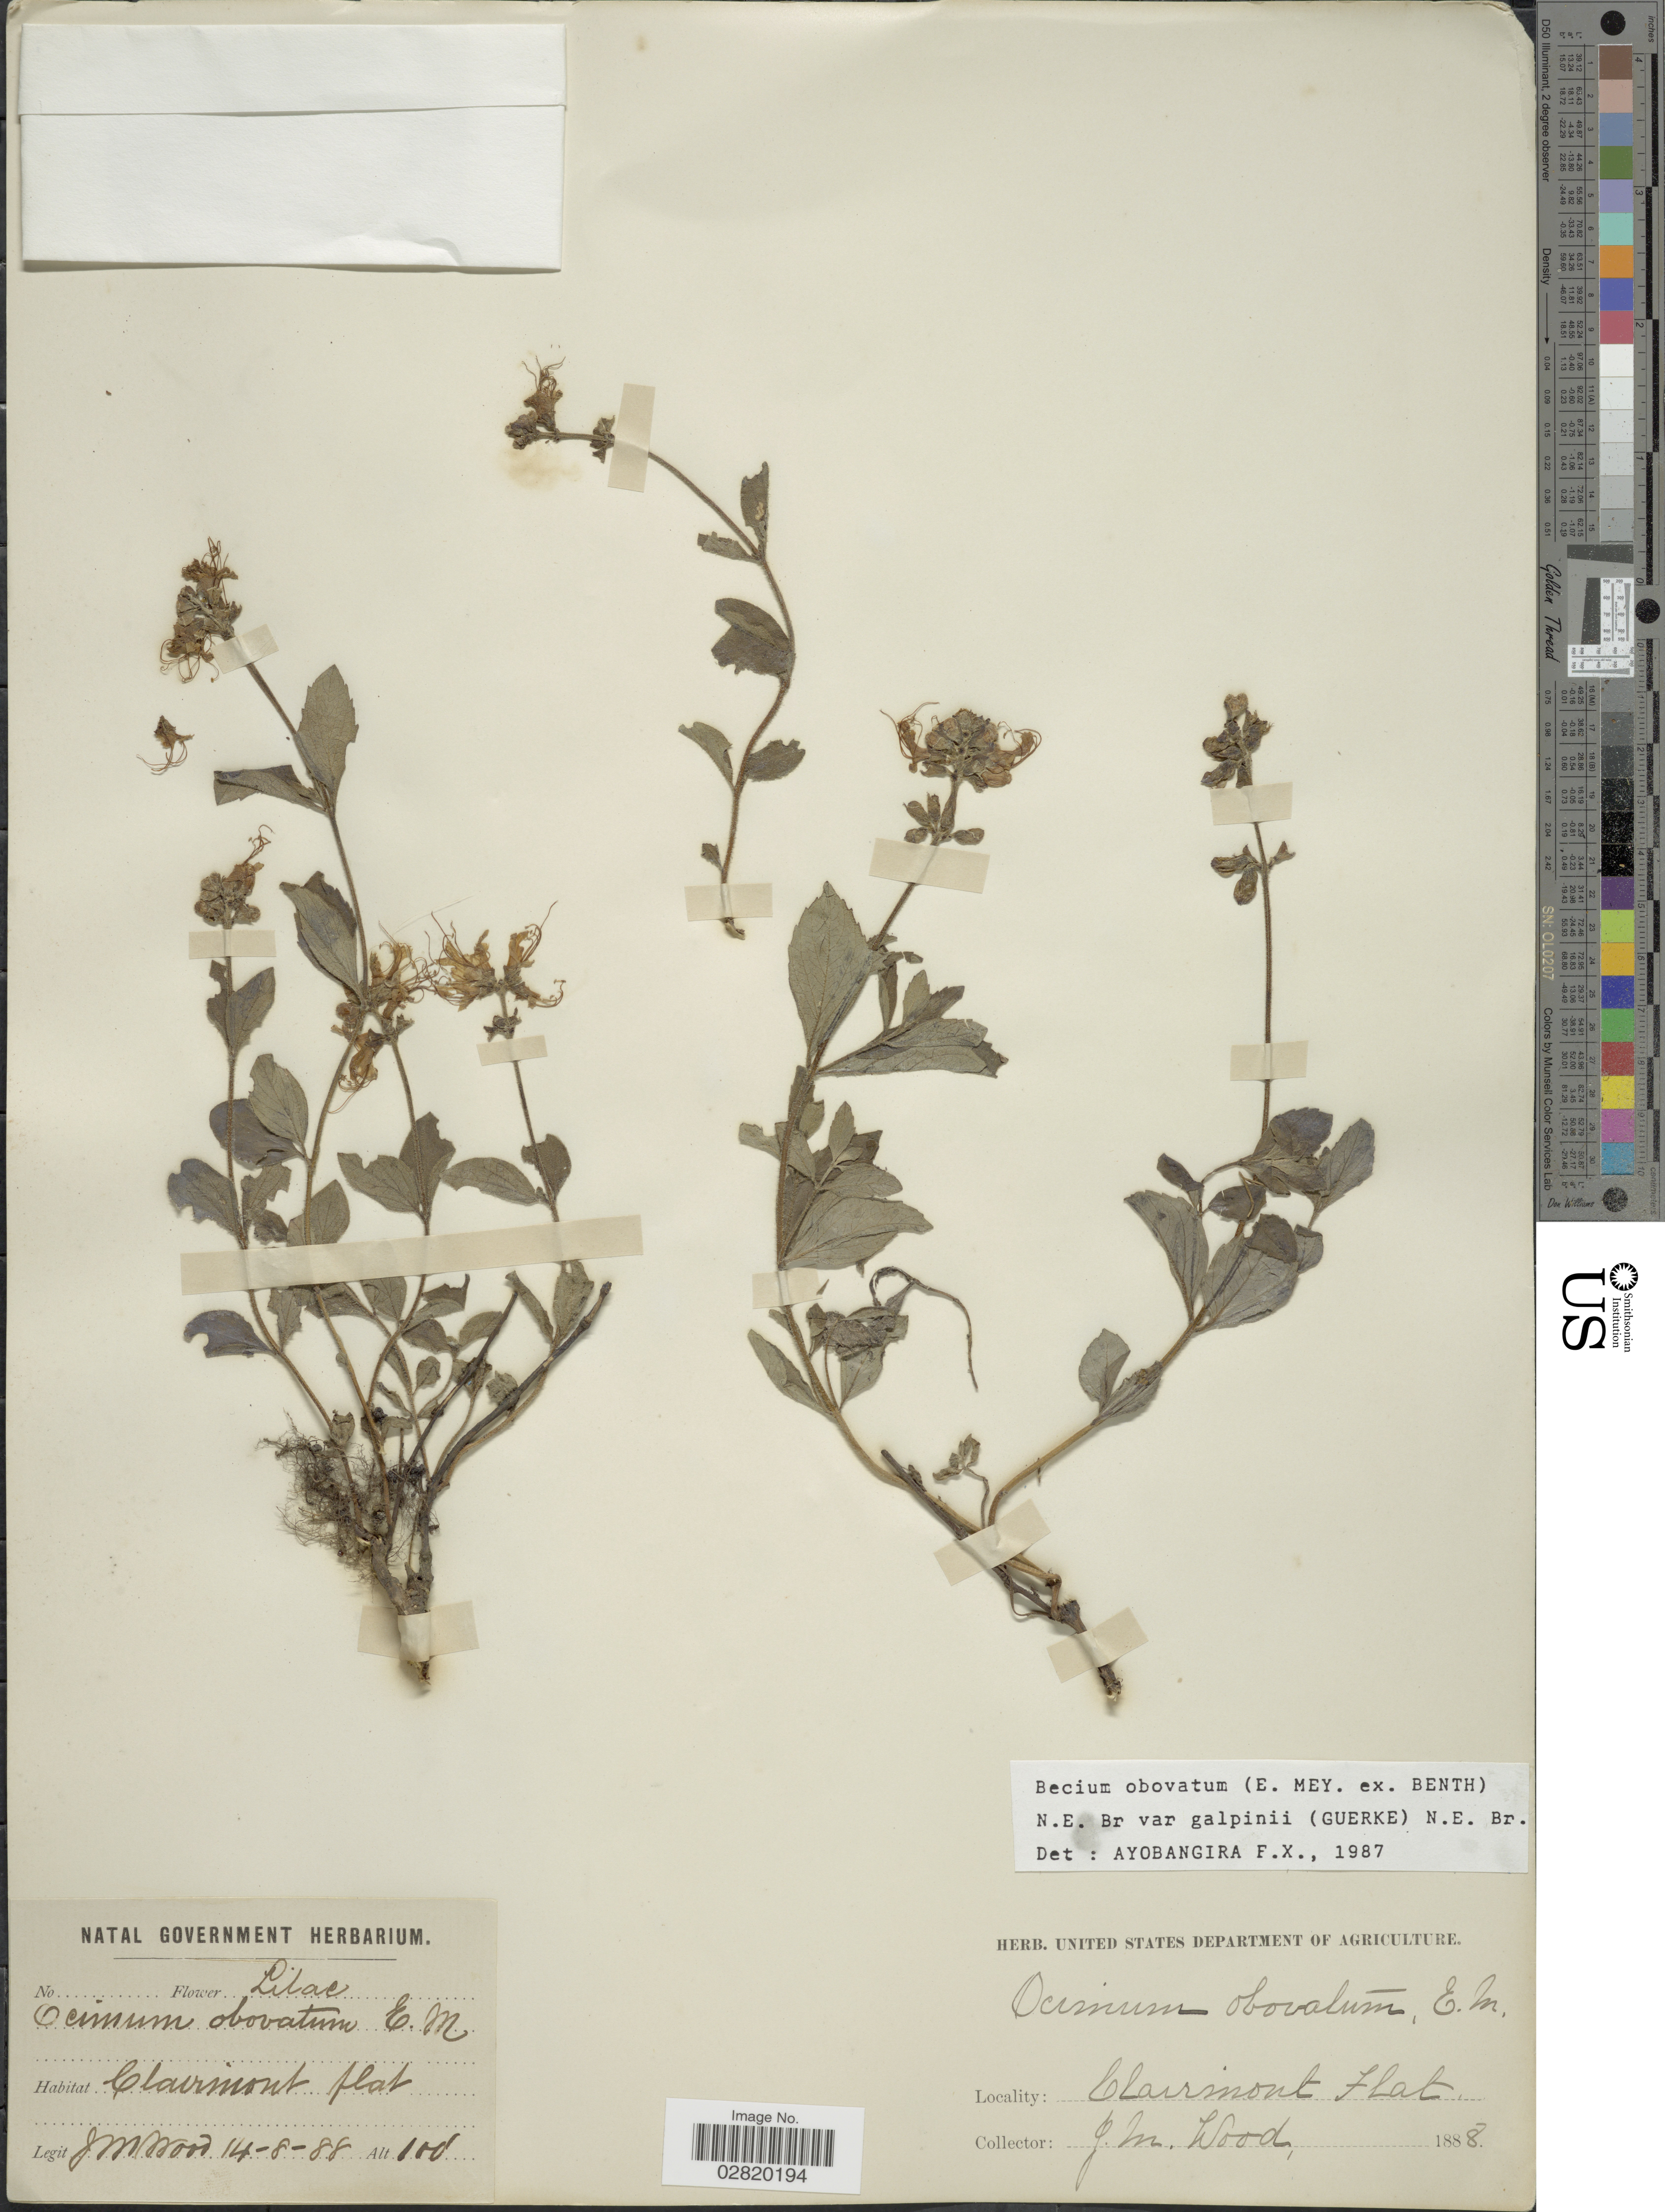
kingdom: Plantae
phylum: Tracheophyta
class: Magnoliopsida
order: Lamiales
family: Lamiaceae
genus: Becium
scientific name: Becium obovatum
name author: (E. Mey. ex Benth.) N.E. Br.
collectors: J. M. Wood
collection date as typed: Transcribed d/m/y: 14/8/88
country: South Africa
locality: Clairmont Flat.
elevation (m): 30